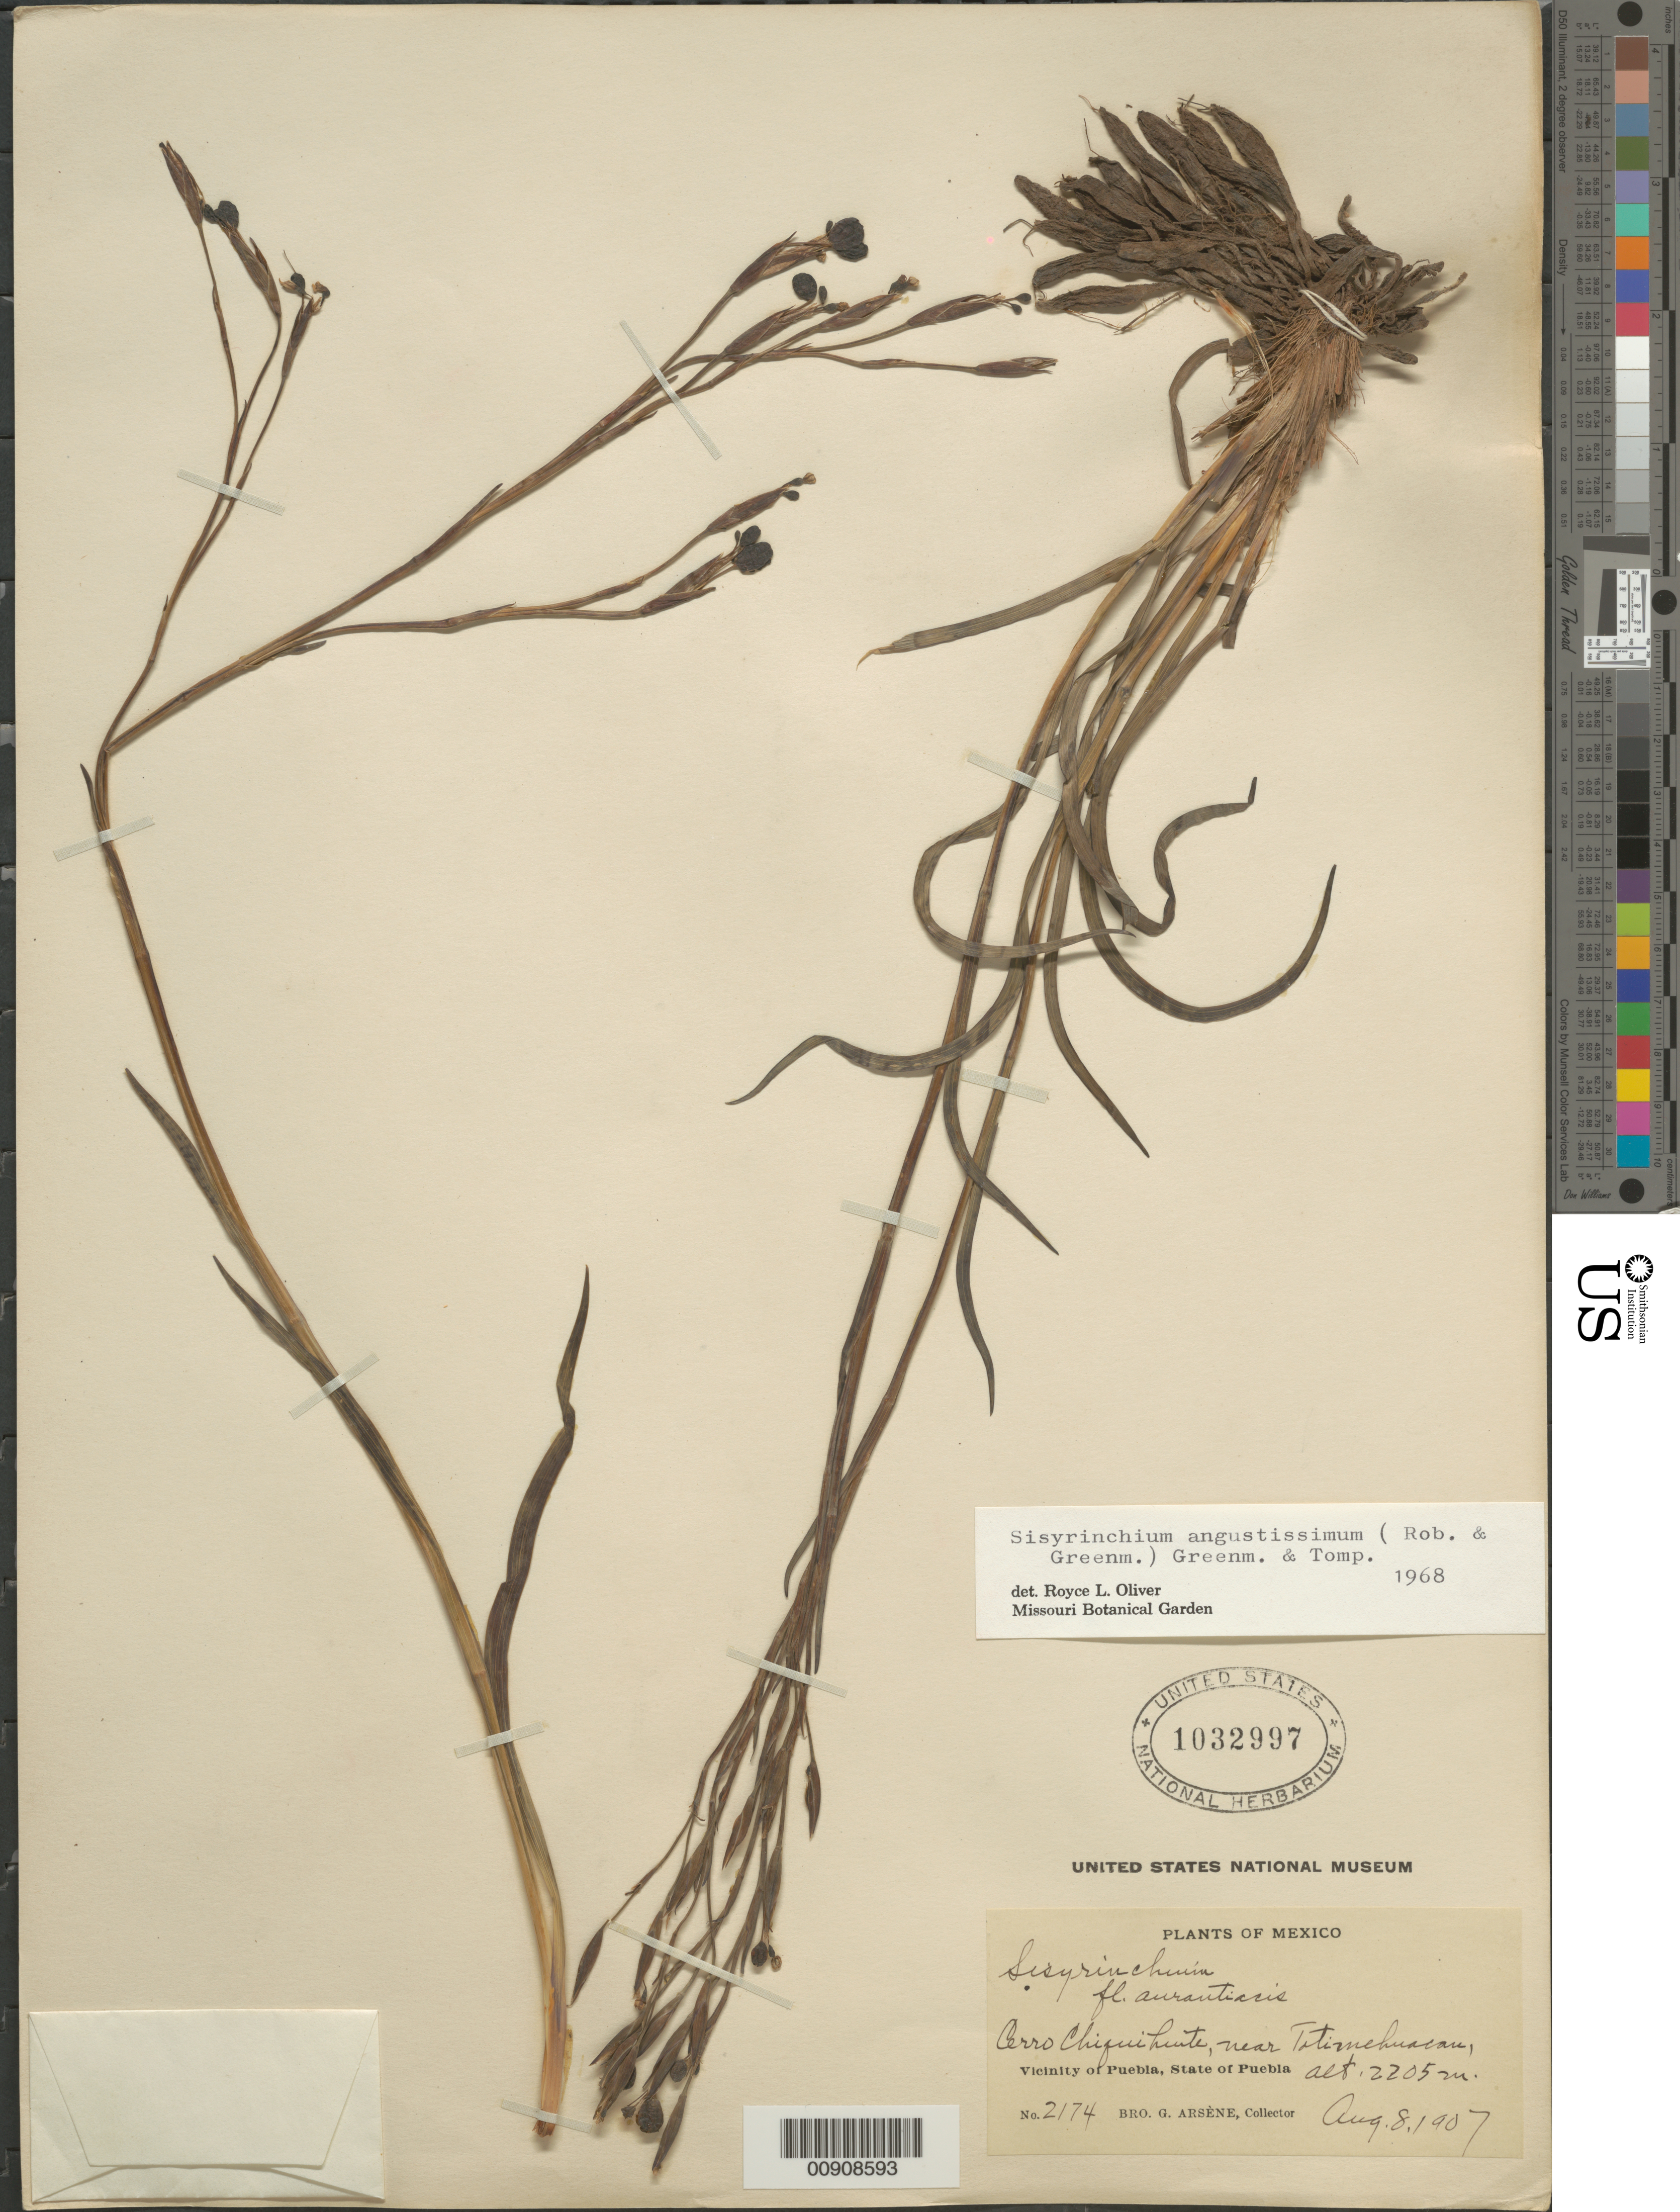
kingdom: Plantae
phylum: Tracheophyta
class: Liliopsida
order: Asparagales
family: Iridaceae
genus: Sisyrinchium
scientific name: Sisyrinchium angustissimum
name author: (B.L. Rob.) Greenm. & C.H. Thomps.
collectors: Bro. G. Arsène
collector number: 2174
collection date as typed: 08 Aug 1907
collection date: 1907-08-08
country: Mexico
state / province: Puebla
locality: Cerro Chiquihuite, near Totimehuacan. Vicinity of Puebla, State of Puebla.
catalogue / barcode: US 1032997